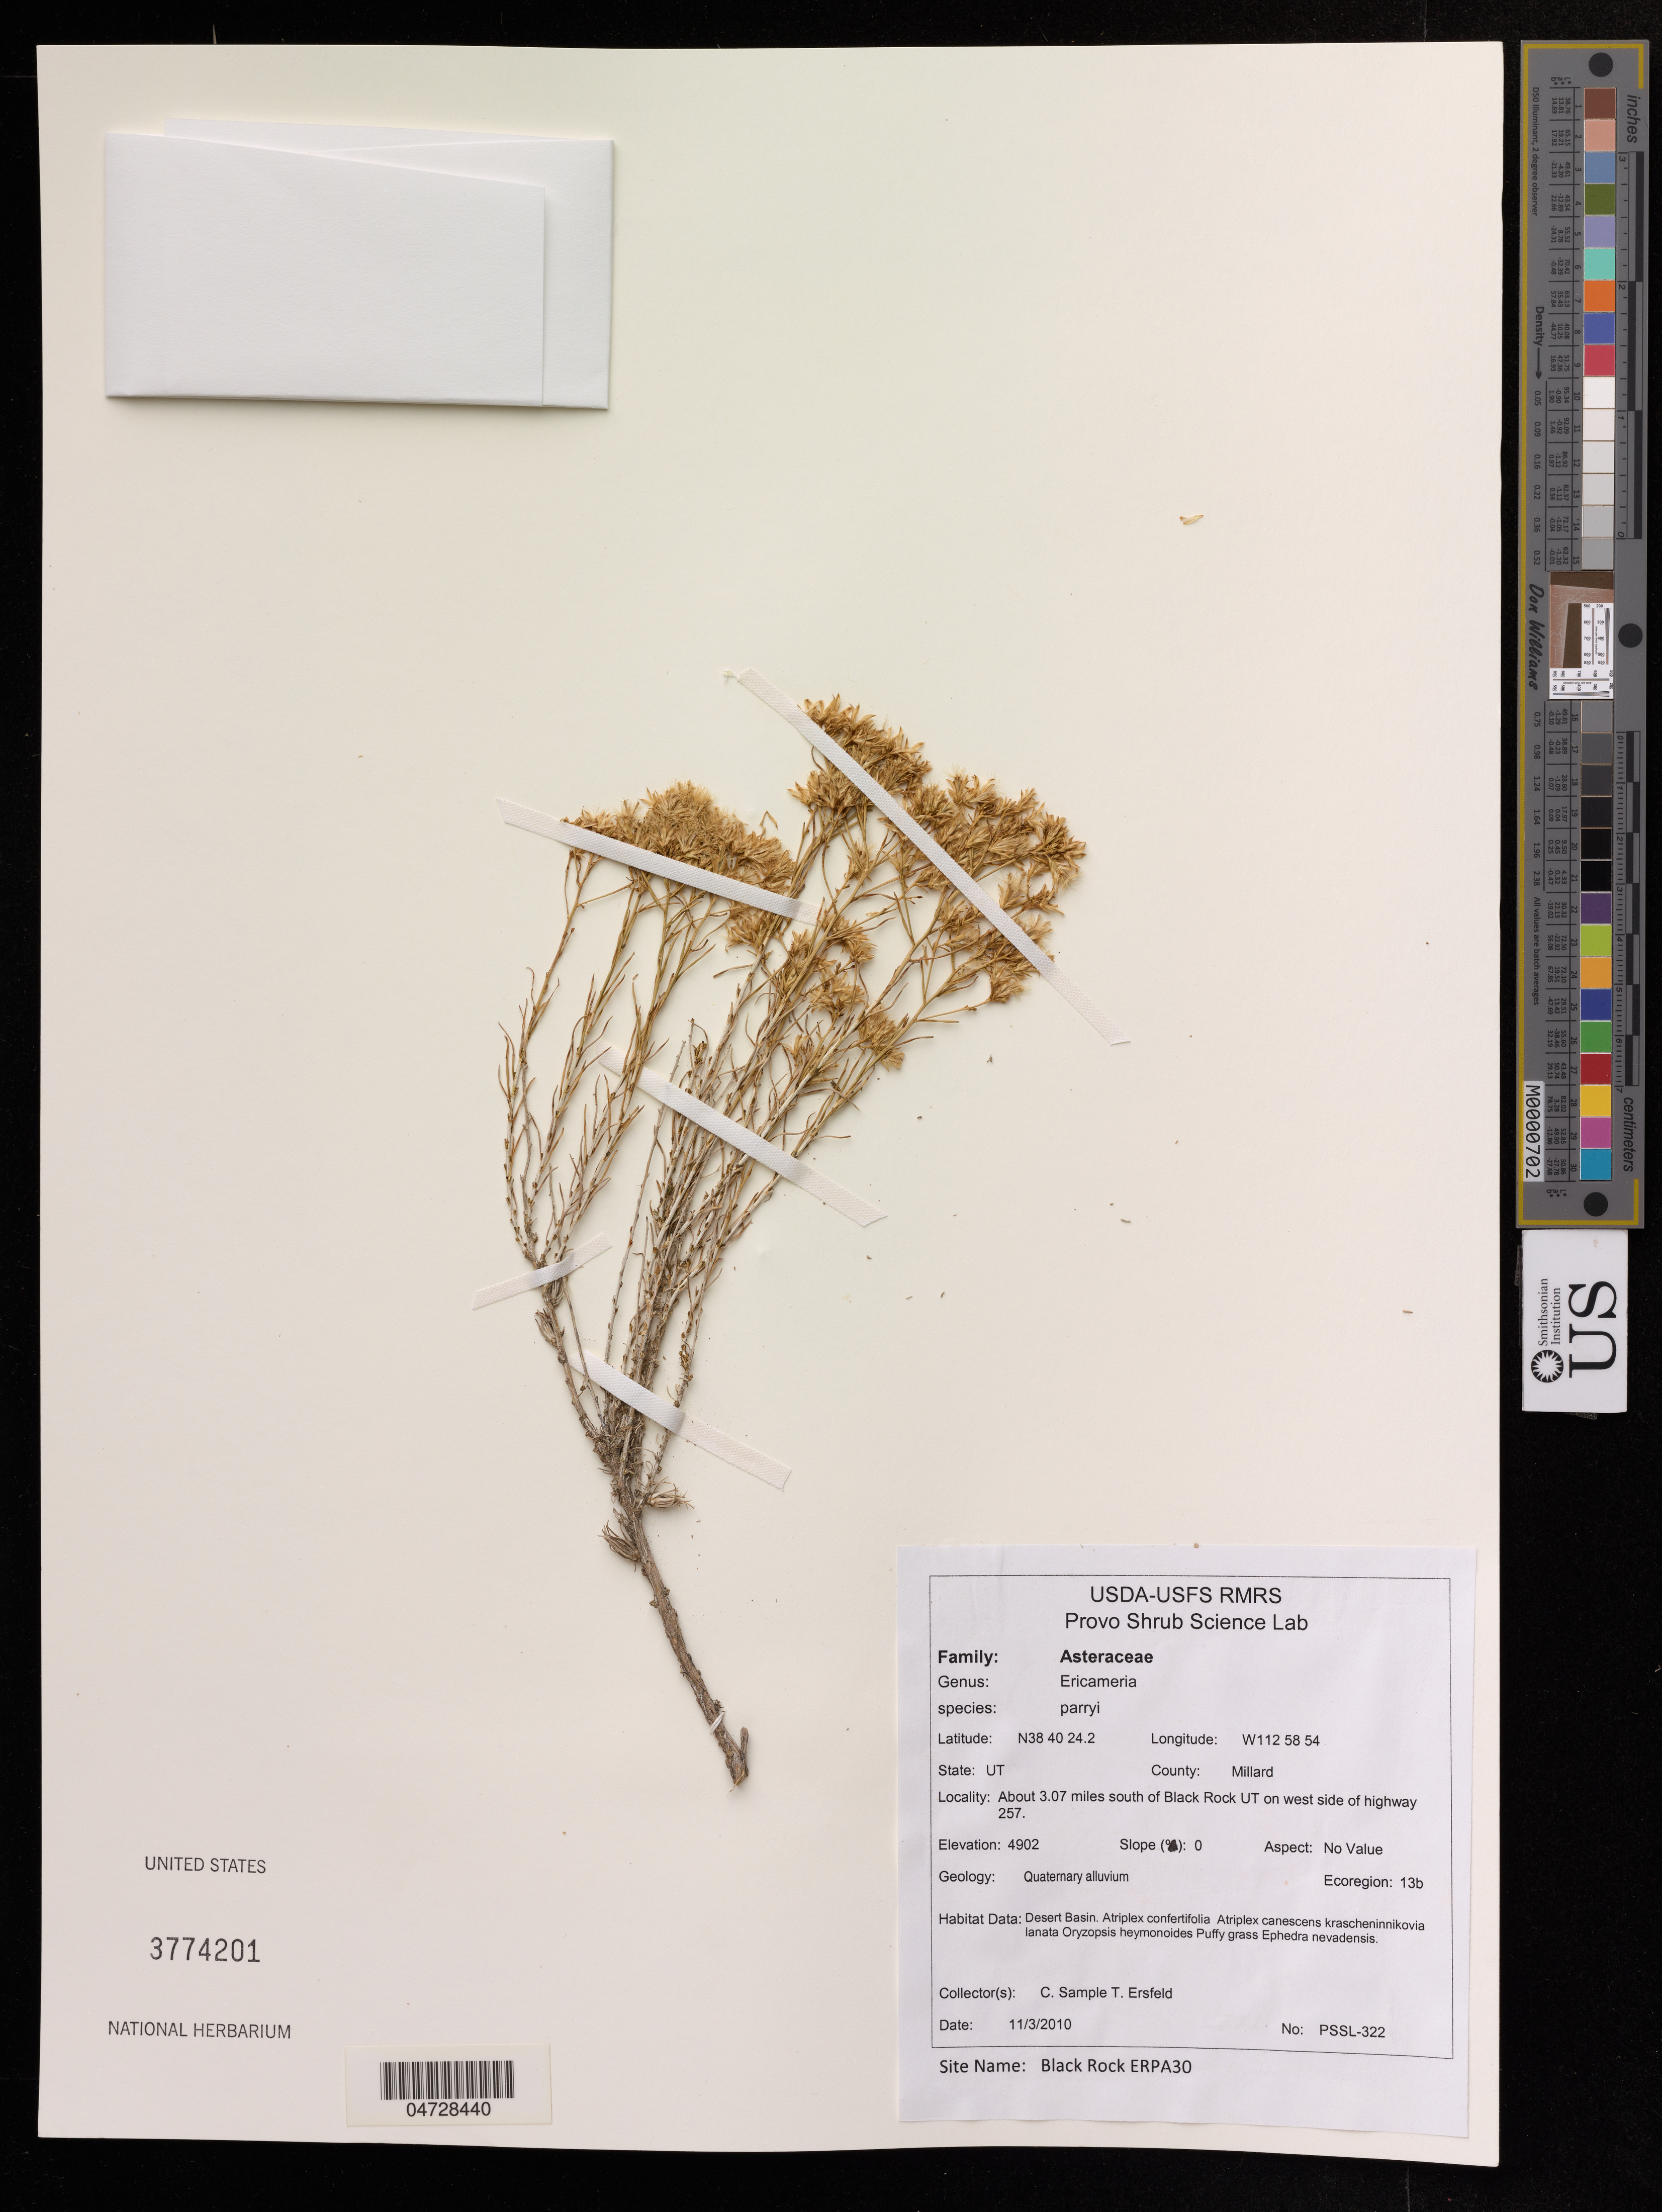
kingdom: Plantae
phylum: Tracheophyta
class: Magnoliopsida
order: Asterales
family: Asteraceae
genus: Ericameria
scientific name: Ericameria parryi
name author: (A. Gray) G.L. Nesom & G.I. Baird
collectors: C. Sample & T. Ersfeld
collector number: PSSL-322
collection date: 2010-03-11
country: United States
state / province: Utah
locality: State: UT, County: Millard, About 3.07 miles south of Black Rock UT on west side of highway 257.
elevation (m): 1494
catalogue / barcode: US 3774201